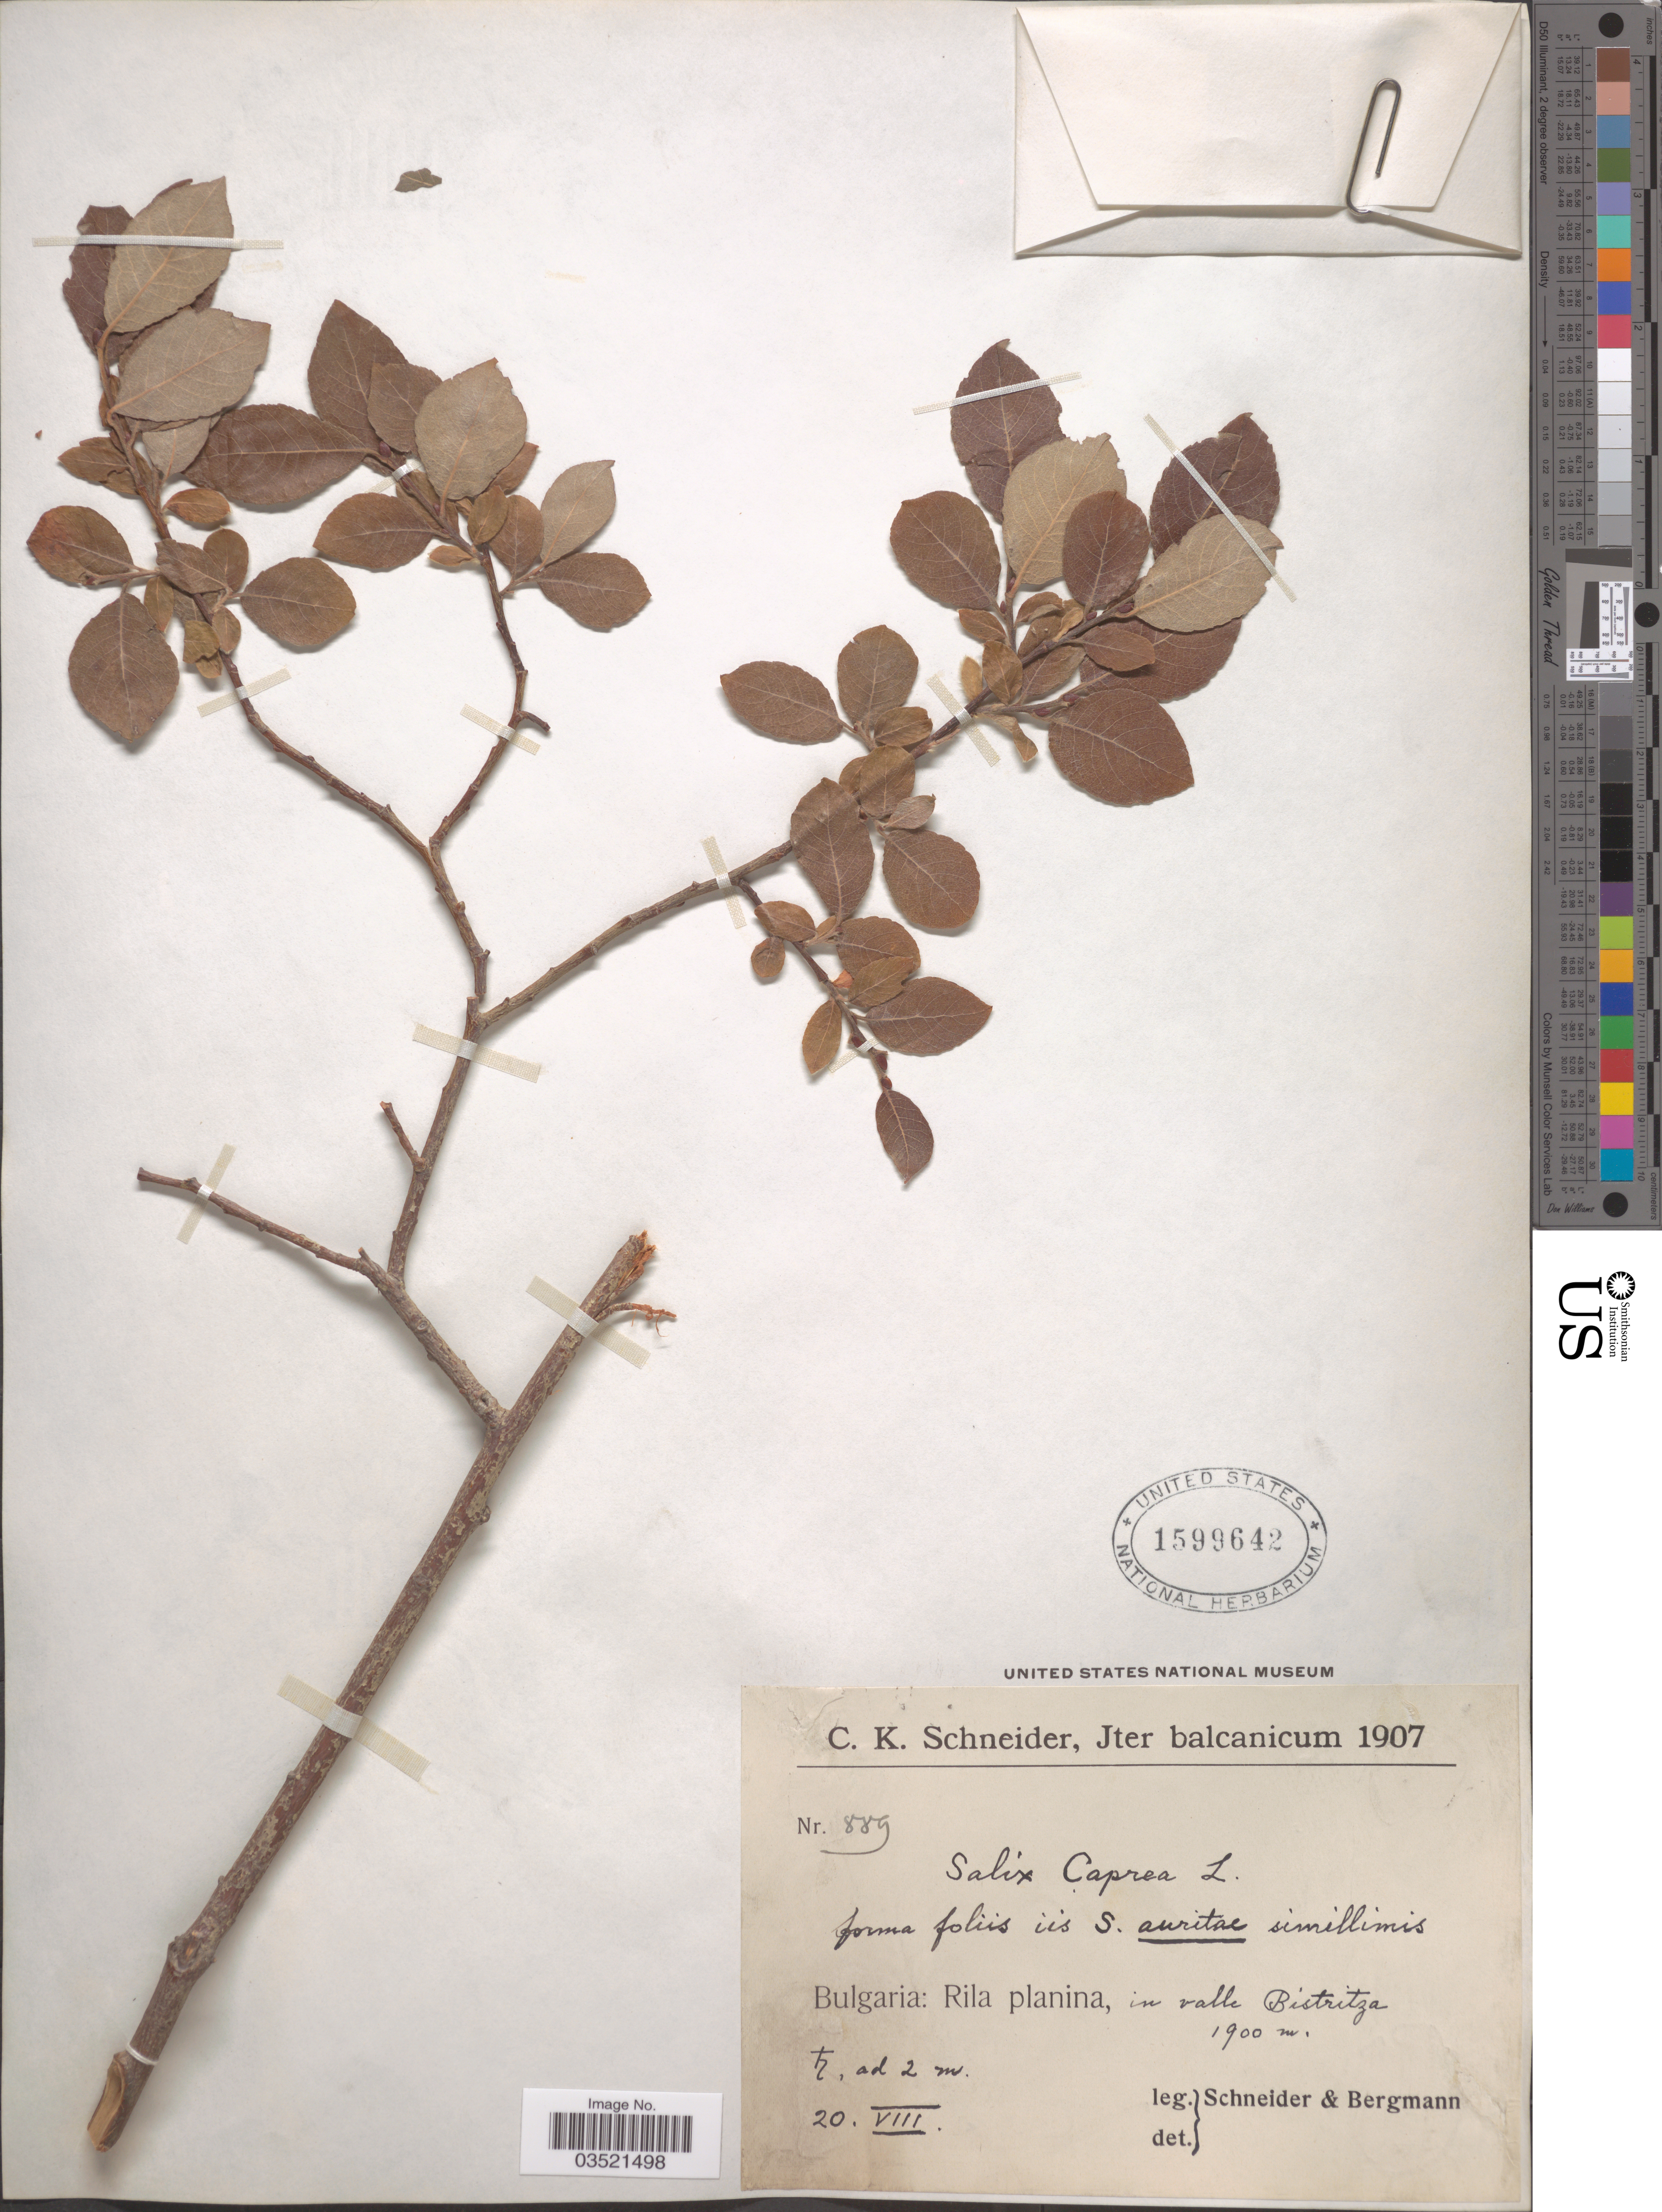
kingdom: Plantae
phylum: Tracheophyta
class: Magnoliopsida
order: Malpighiales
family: Salicaceae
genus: Salix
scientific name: Salix caprea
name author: L.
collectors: C. K. Schneider & -. Bergmann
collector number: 889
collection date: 1907-08-20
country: Bulgaria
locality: Iter balcanicum. Rila planina, in valle Bistritza.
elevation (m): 1900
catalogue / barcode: US 1599642